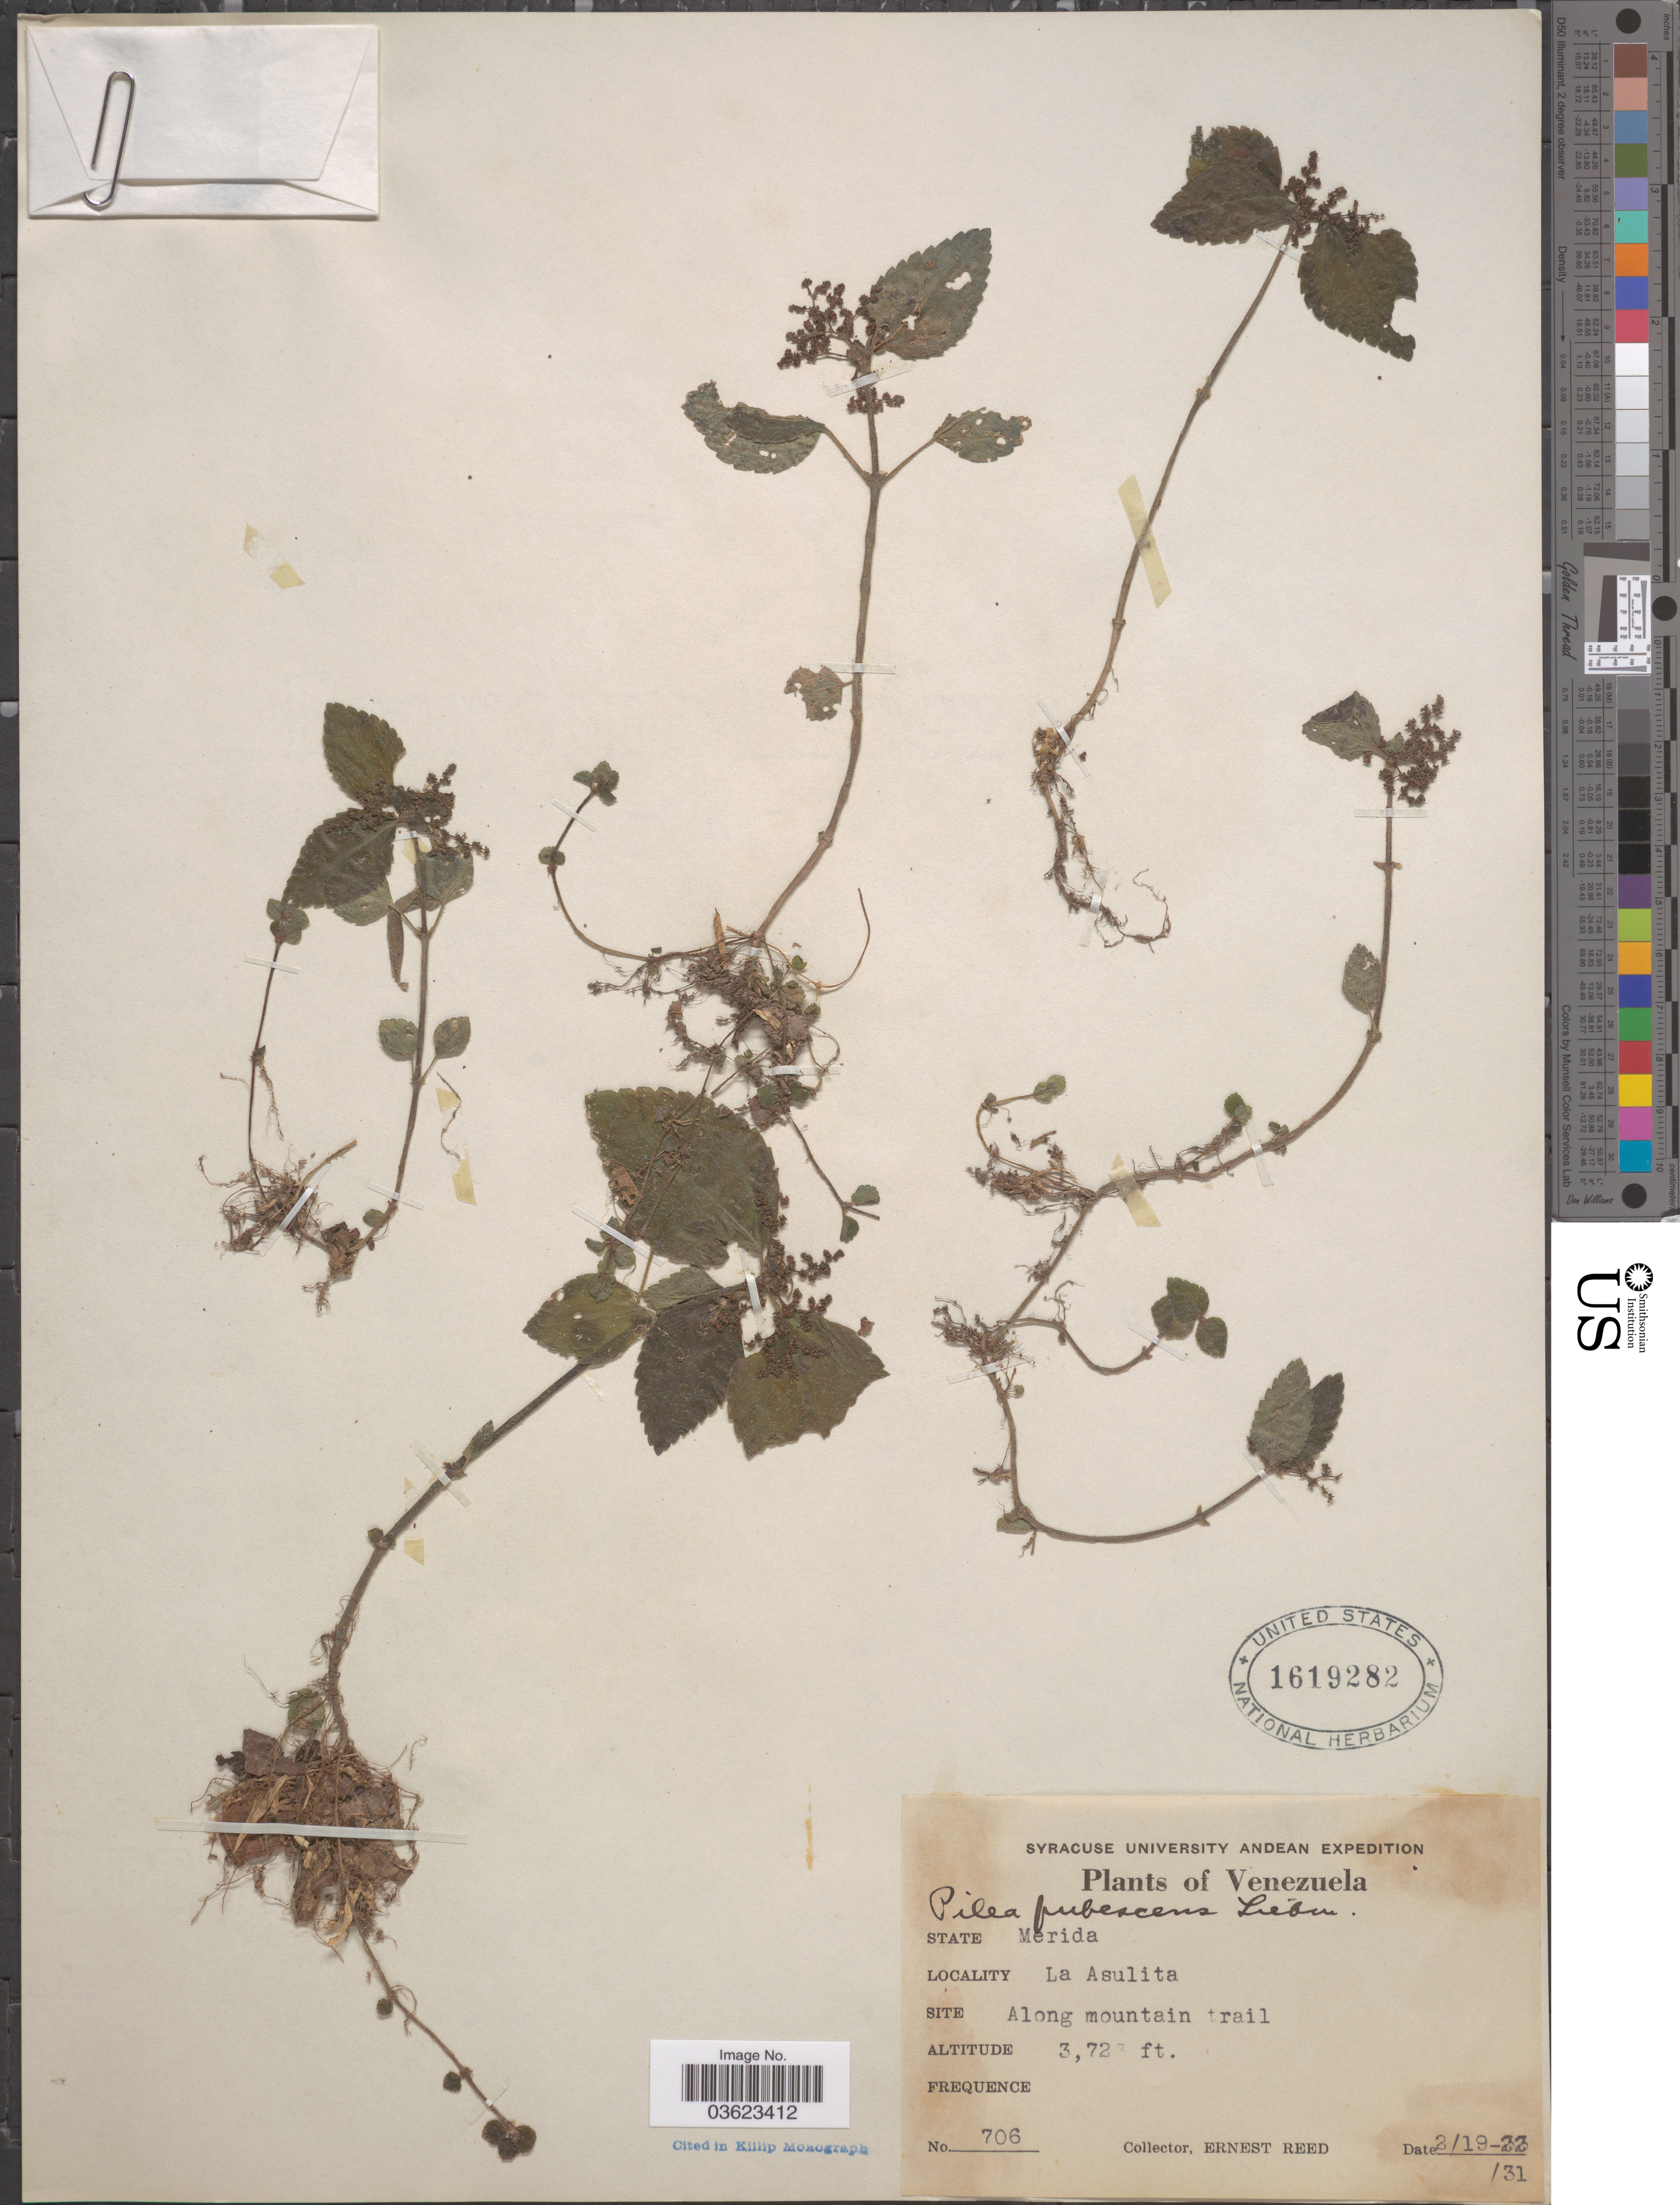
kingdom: Plantae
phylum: Tracheophyta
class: Magnoliopsida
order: Rosales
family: Urticaceae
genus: Pilea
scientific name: Pilea pubescens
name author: Liebm.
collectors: E. Reed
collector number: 706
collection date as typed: Transcribed d/m/y: 19/2/31 to 22/2/31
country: Venezuela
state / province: Merida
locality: La Asulita. Site along mountain trail.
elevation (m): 1135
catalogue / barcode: US 1619282